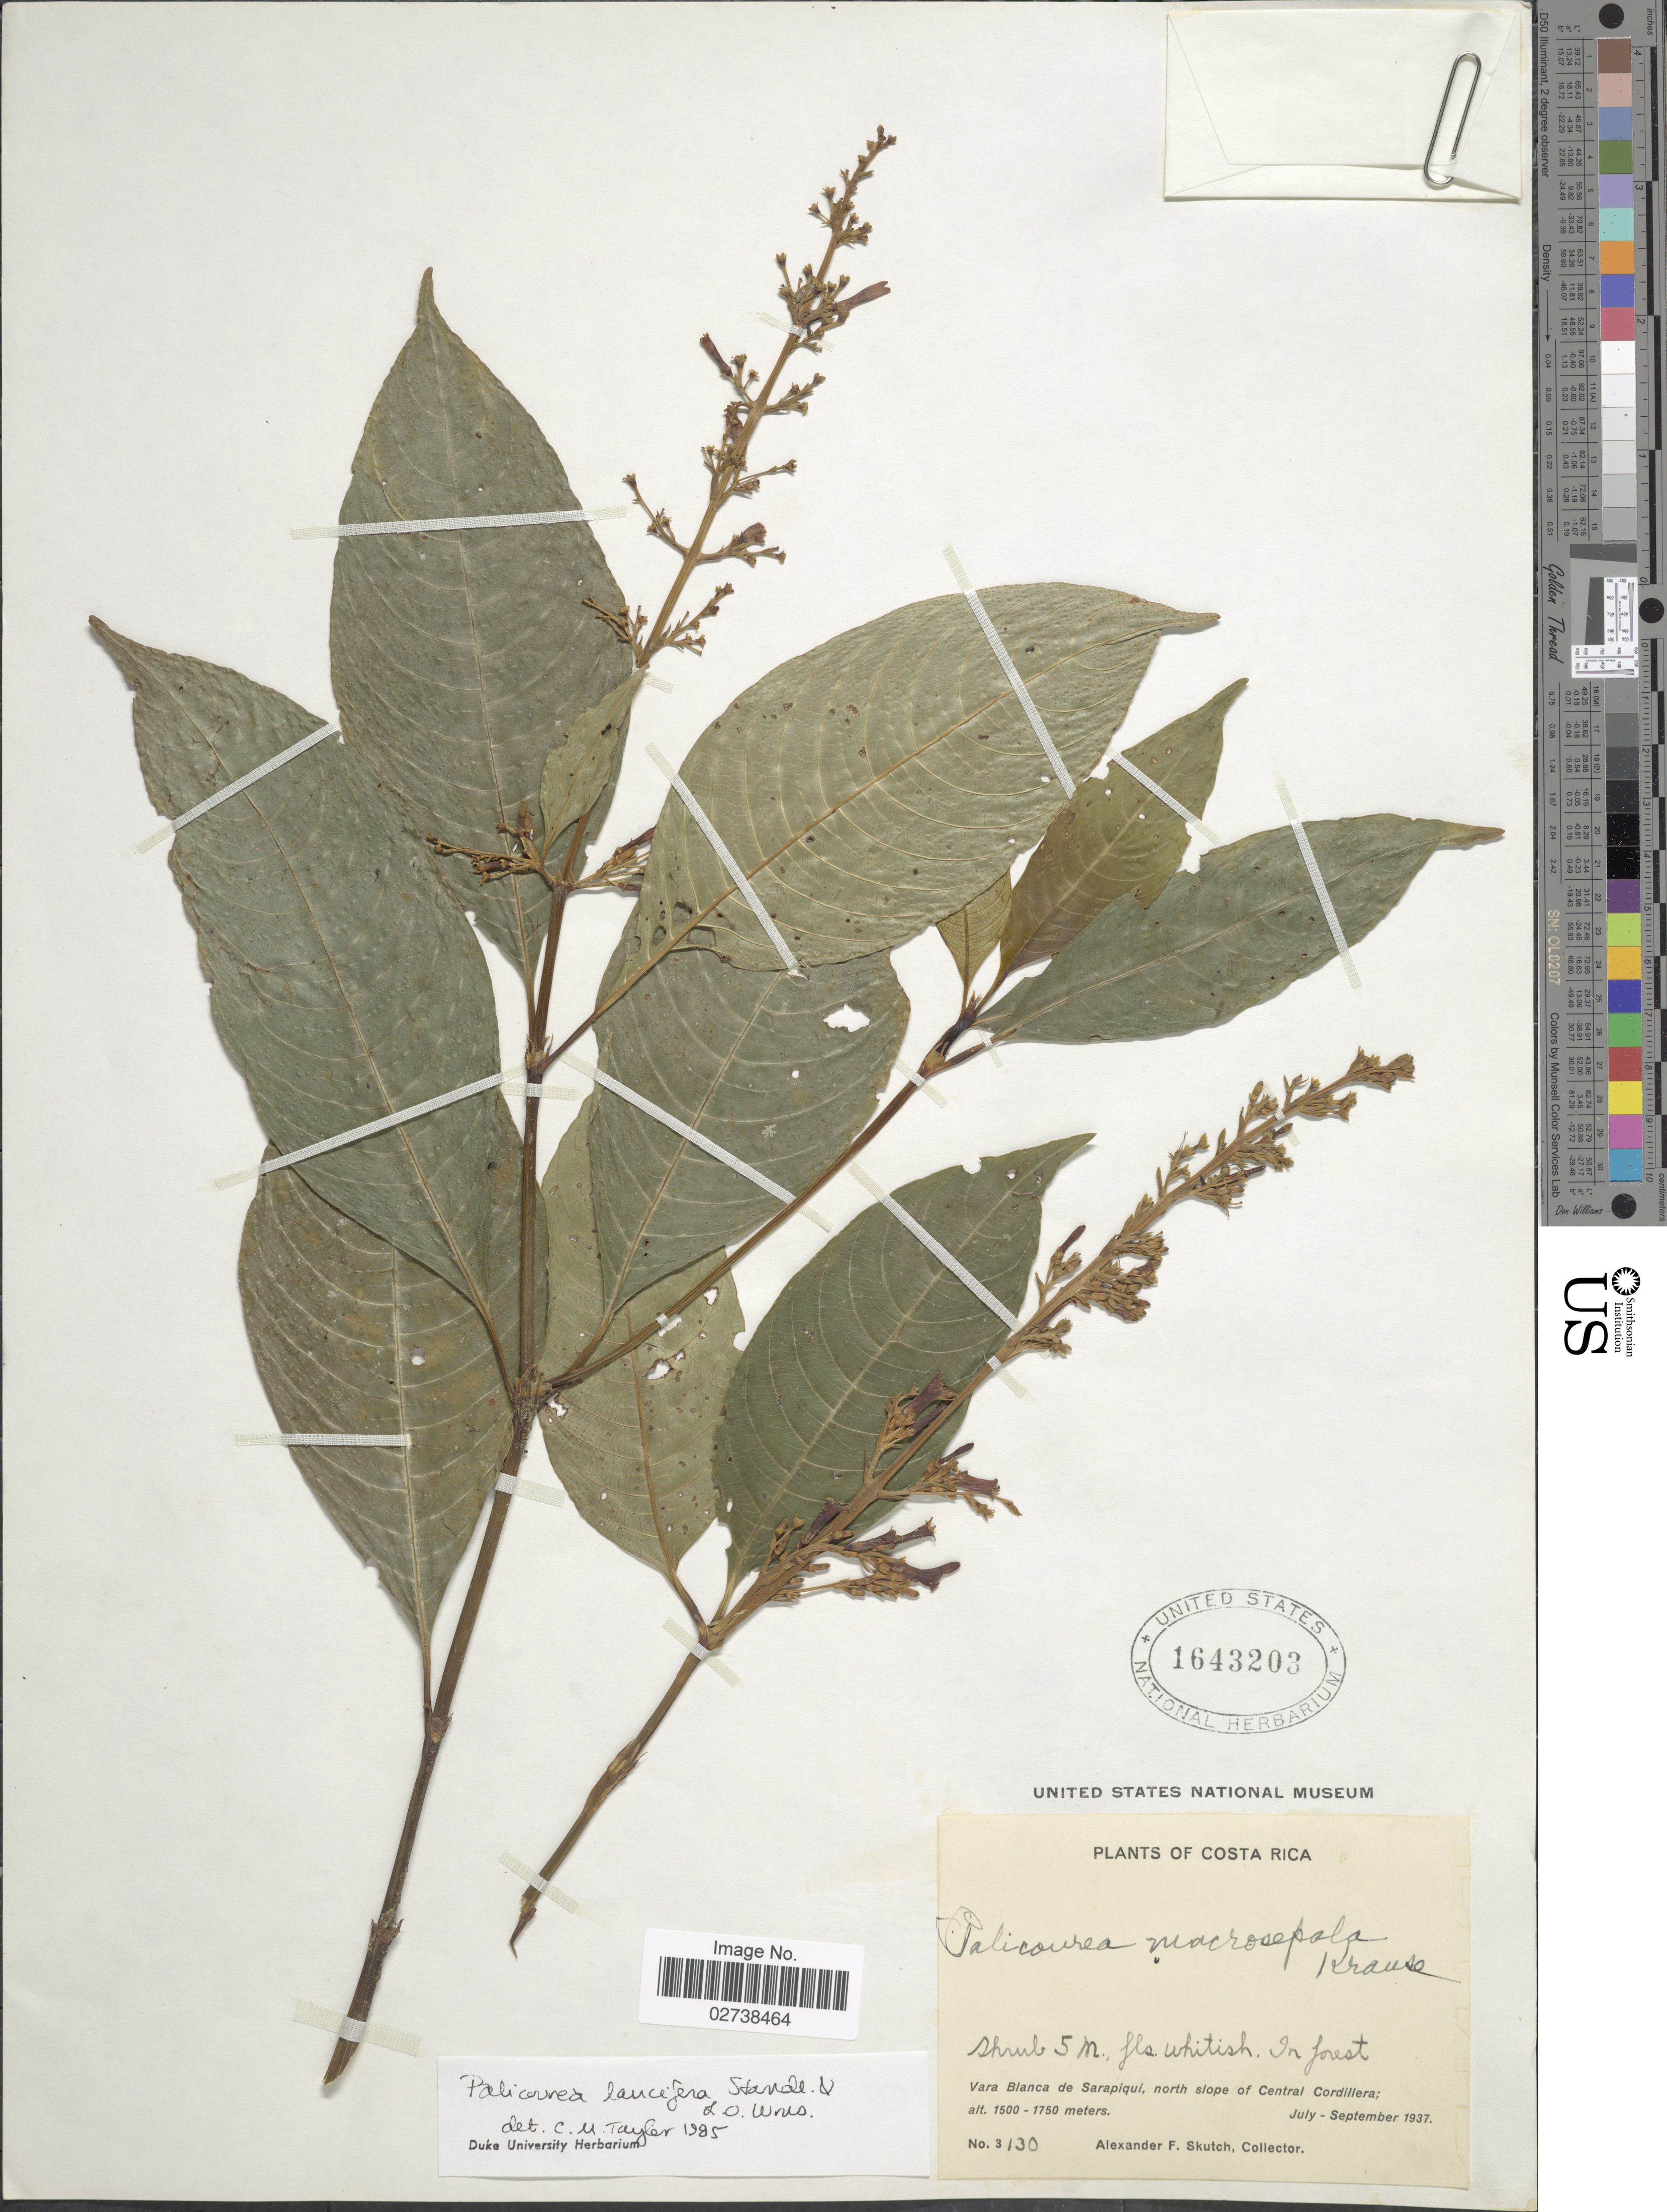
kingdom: Plantae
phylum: Tracheophyta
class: Magnoliopsida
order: Gentianales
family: Rubiaceae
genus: Palicourea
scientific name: Palicourea lancifera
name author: Standl. & L.O. Williams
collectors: A. F. Skutch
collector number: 3130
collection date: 1937-07/1937-09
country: Costa Rica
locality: Vara Blanca de Sarapiqui, north slope of Central Cordillera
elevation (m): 1500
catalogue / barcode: US 1643203